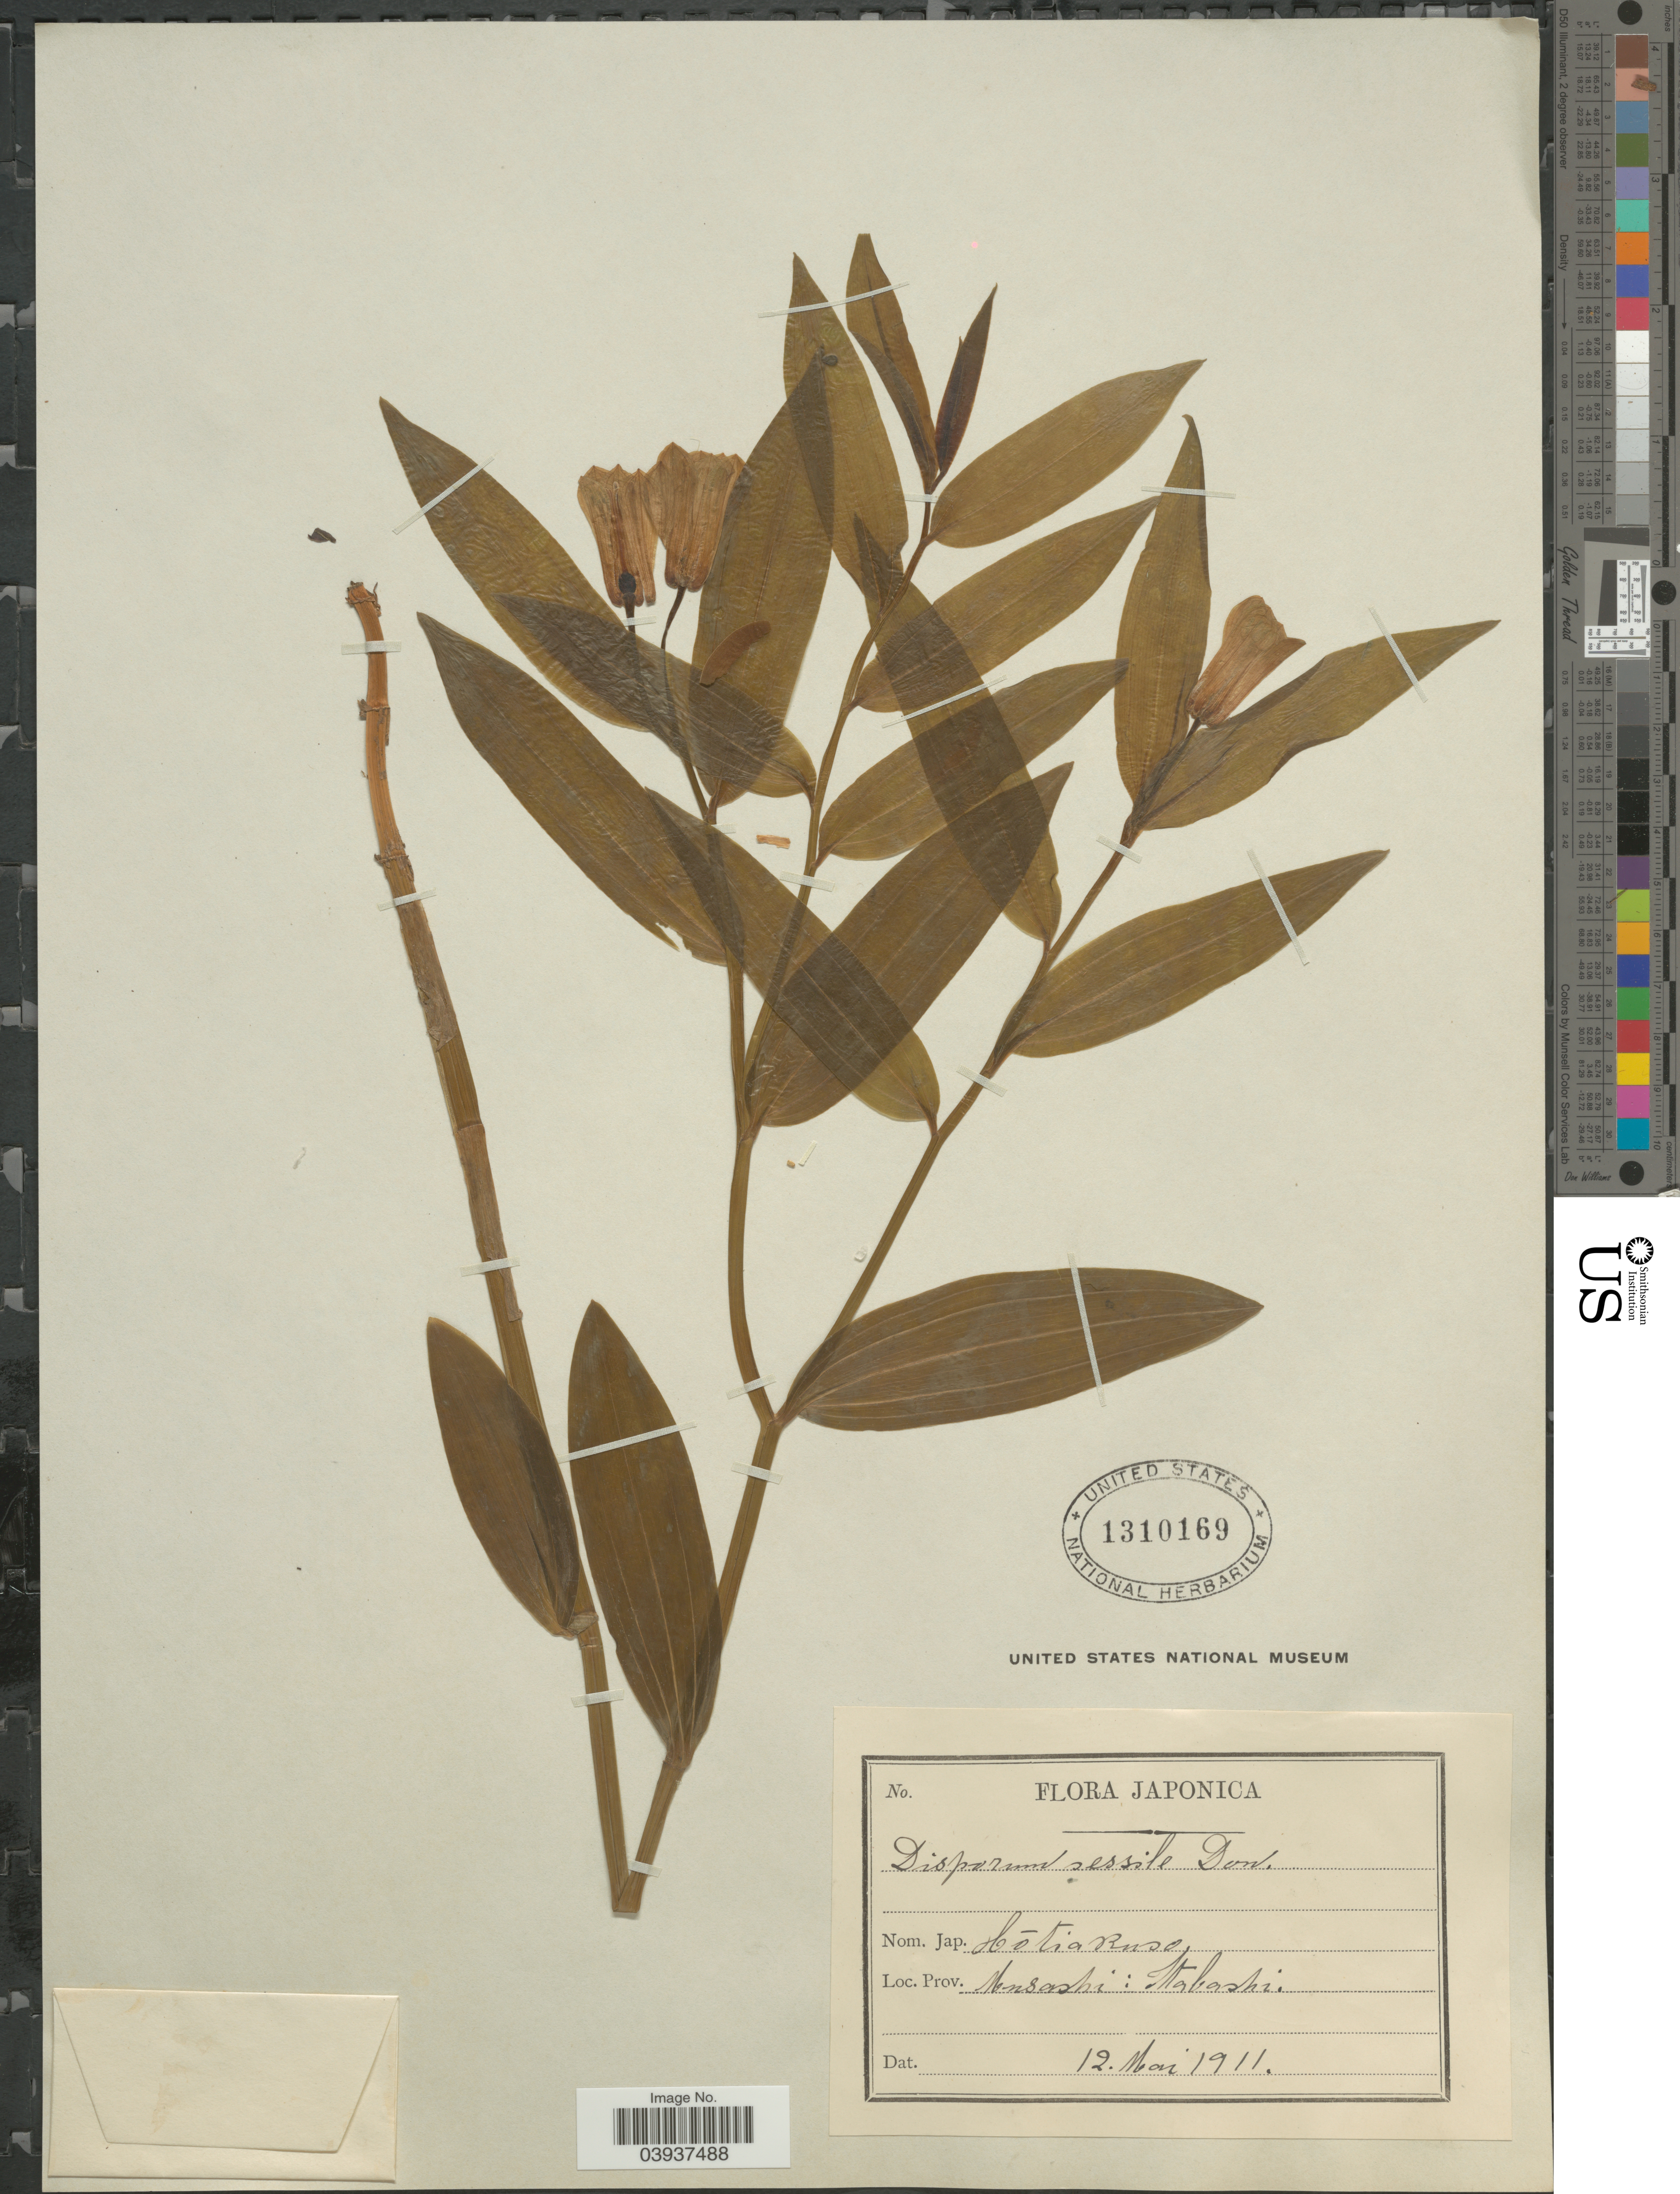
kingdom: Plantae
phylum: Tracheophyta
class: Liliopsida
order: Liliales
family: Colchicaceae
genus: Disporum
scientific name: Disporum sessile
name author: D. Don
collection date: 1911-05-12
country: Japan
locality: Musashi: Itabashi.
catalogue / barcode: US 1310169